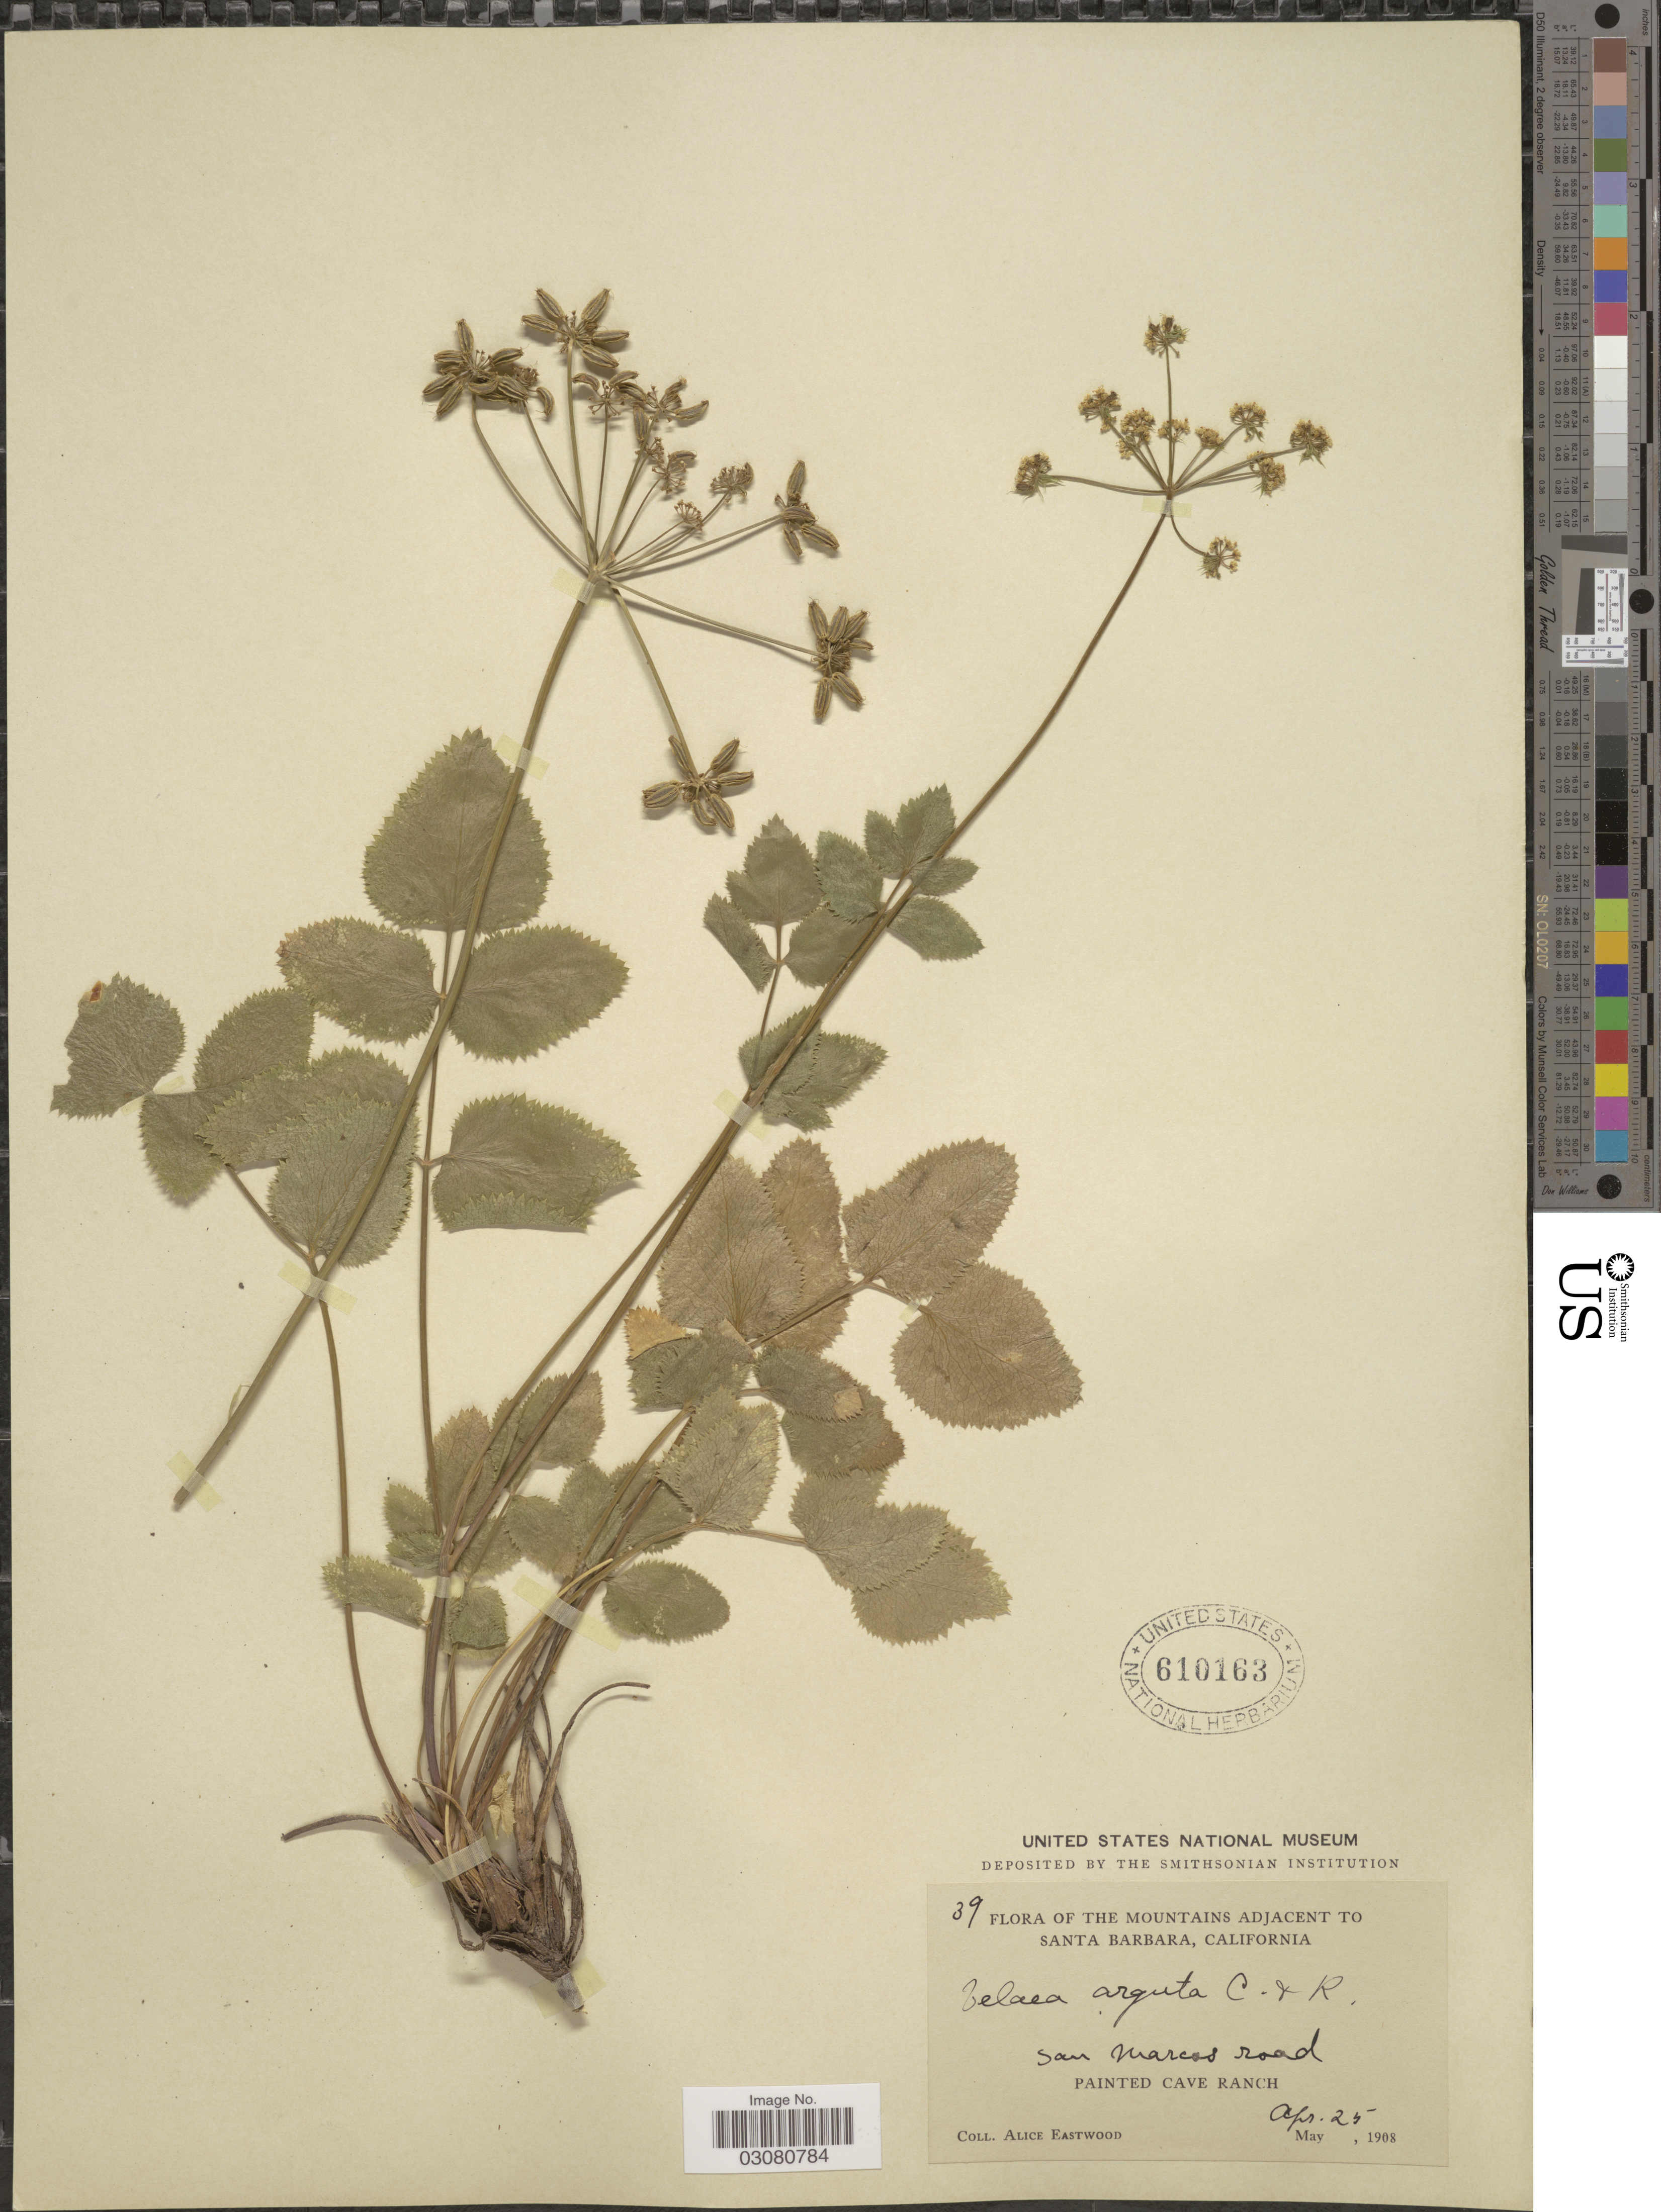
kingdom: Plantae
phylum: Tracheophyta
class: Magnoliopsida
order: Apiales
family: Apiaceae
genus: Tauschia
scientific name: Tauschia arguta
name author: (Torr.) J.F. Macbr.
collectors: A. Eastwood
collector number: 39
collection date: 1908-04-25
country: United States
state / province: California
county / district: Santa Barbara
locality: The Mountains adjacent to Santa Barbara. San Marcos road. Painted Cave Ranch.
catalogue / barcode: US 610163